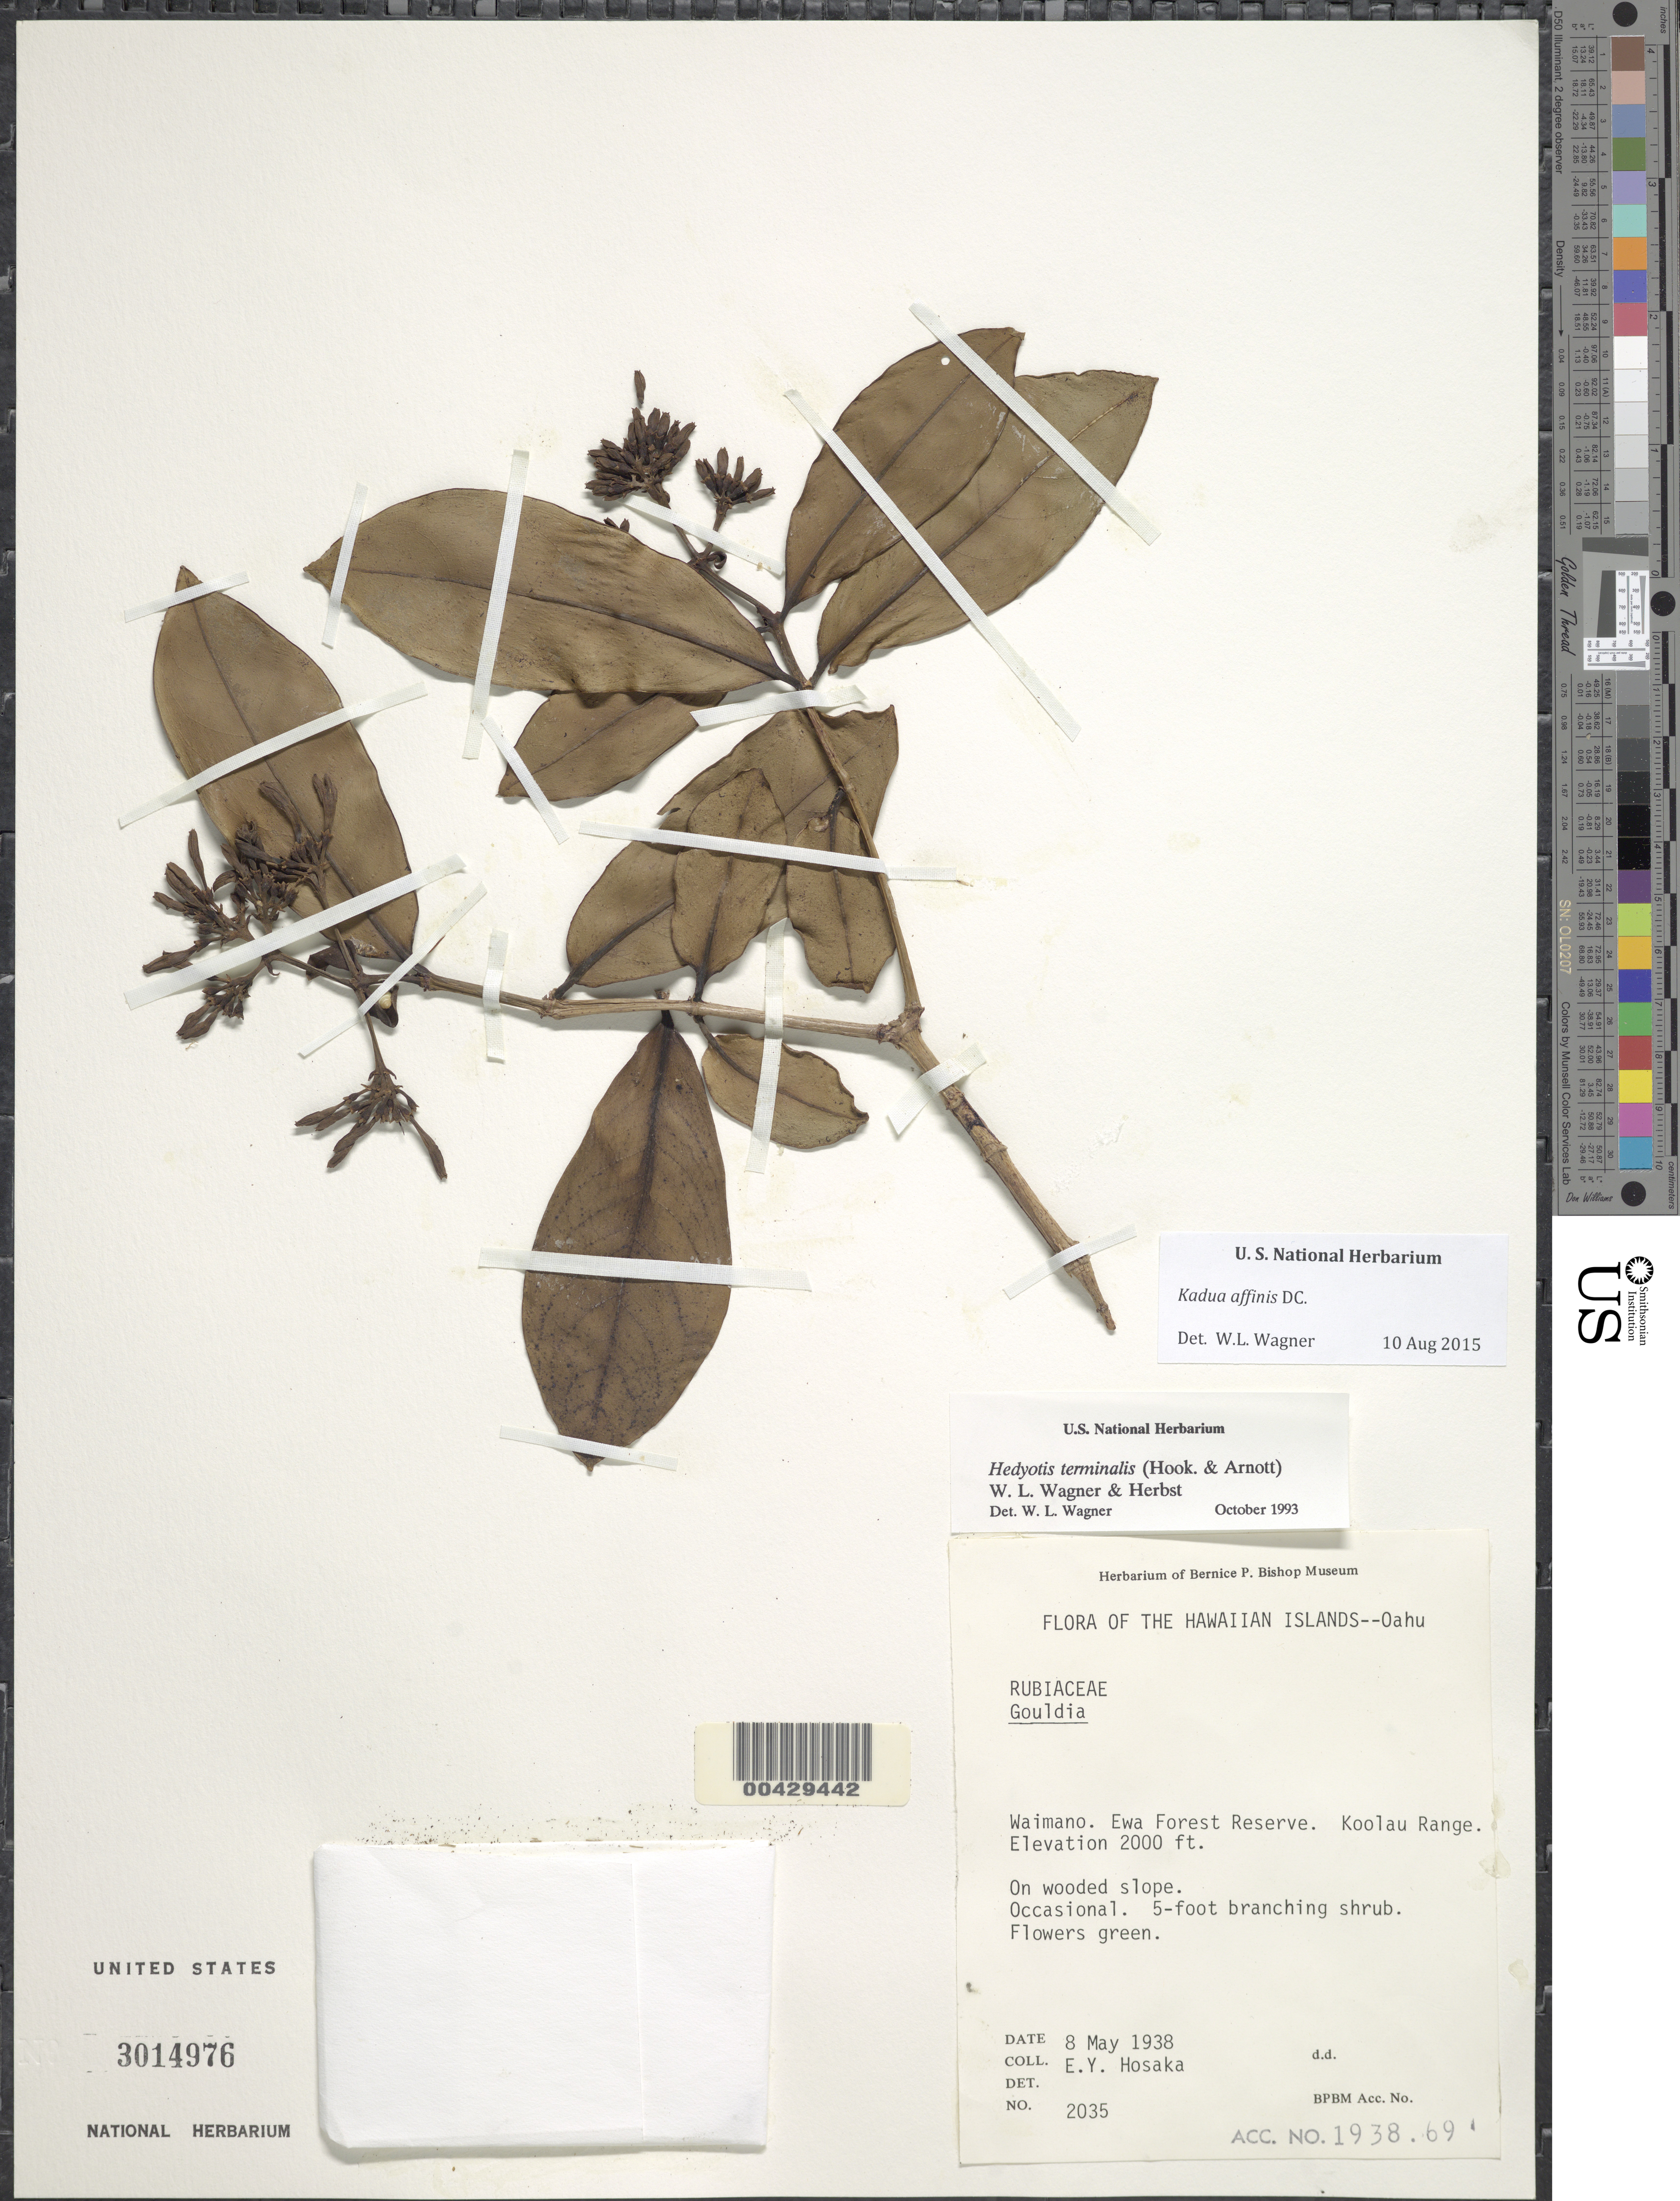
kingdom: Plantae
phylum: Tracheophyta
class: Magnoliopsida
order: Gentianales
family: Rubiaceae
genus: Kadua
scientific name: Kadua affinis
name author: DC.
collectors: E. Y. Hosaka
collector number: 2035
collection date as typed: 8 May 1938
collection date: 1938-05-08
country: United States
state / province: Hawaii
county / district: Honolulu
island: Oahu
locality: Waimano, Ewa Forest Reserve, Koolau Range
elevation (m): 610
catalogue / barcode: US 3014976